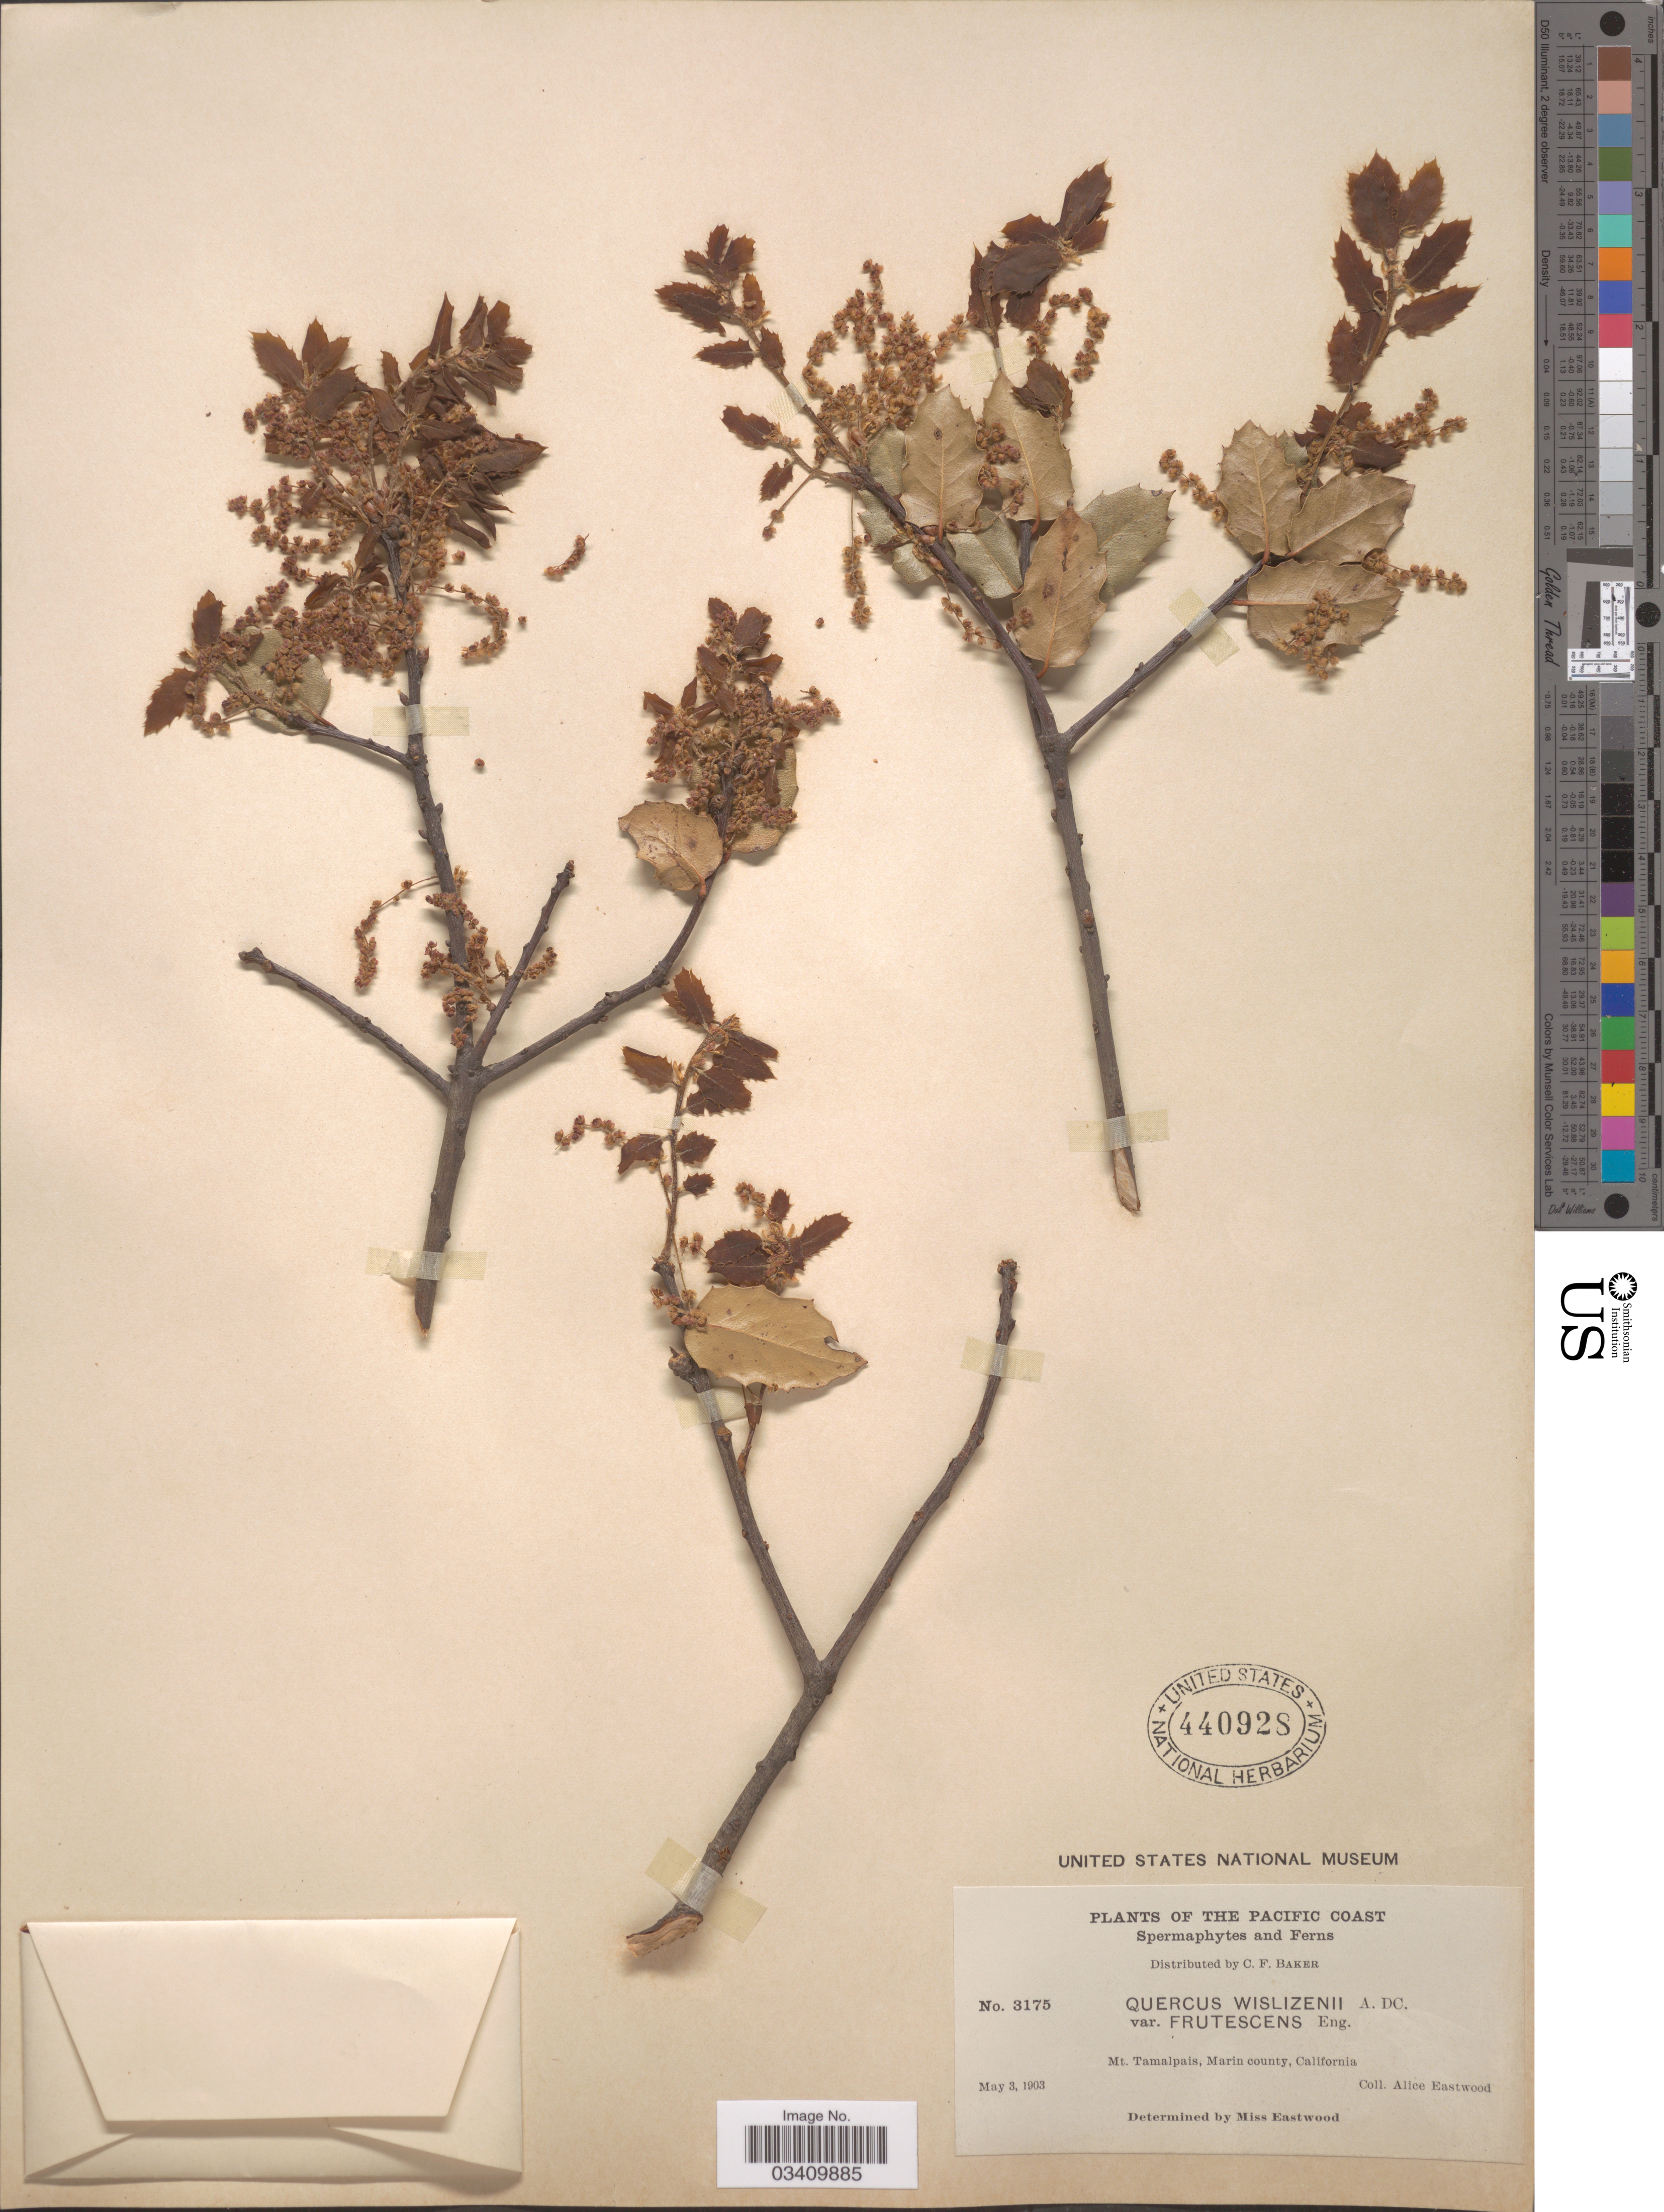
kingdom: Plantae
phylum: Tracheophyta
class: Magnoliopsida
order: Fagales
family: Fagaceae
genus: Quercus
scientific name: Quercus wislizeni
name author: A. DC.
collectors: A. Eastwood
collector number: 3175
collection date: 1903-05-03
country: United States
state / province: California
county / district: Marin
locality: The Pacific Coast. Mt. Tamalpais, Marin county.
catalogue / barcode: US 440928